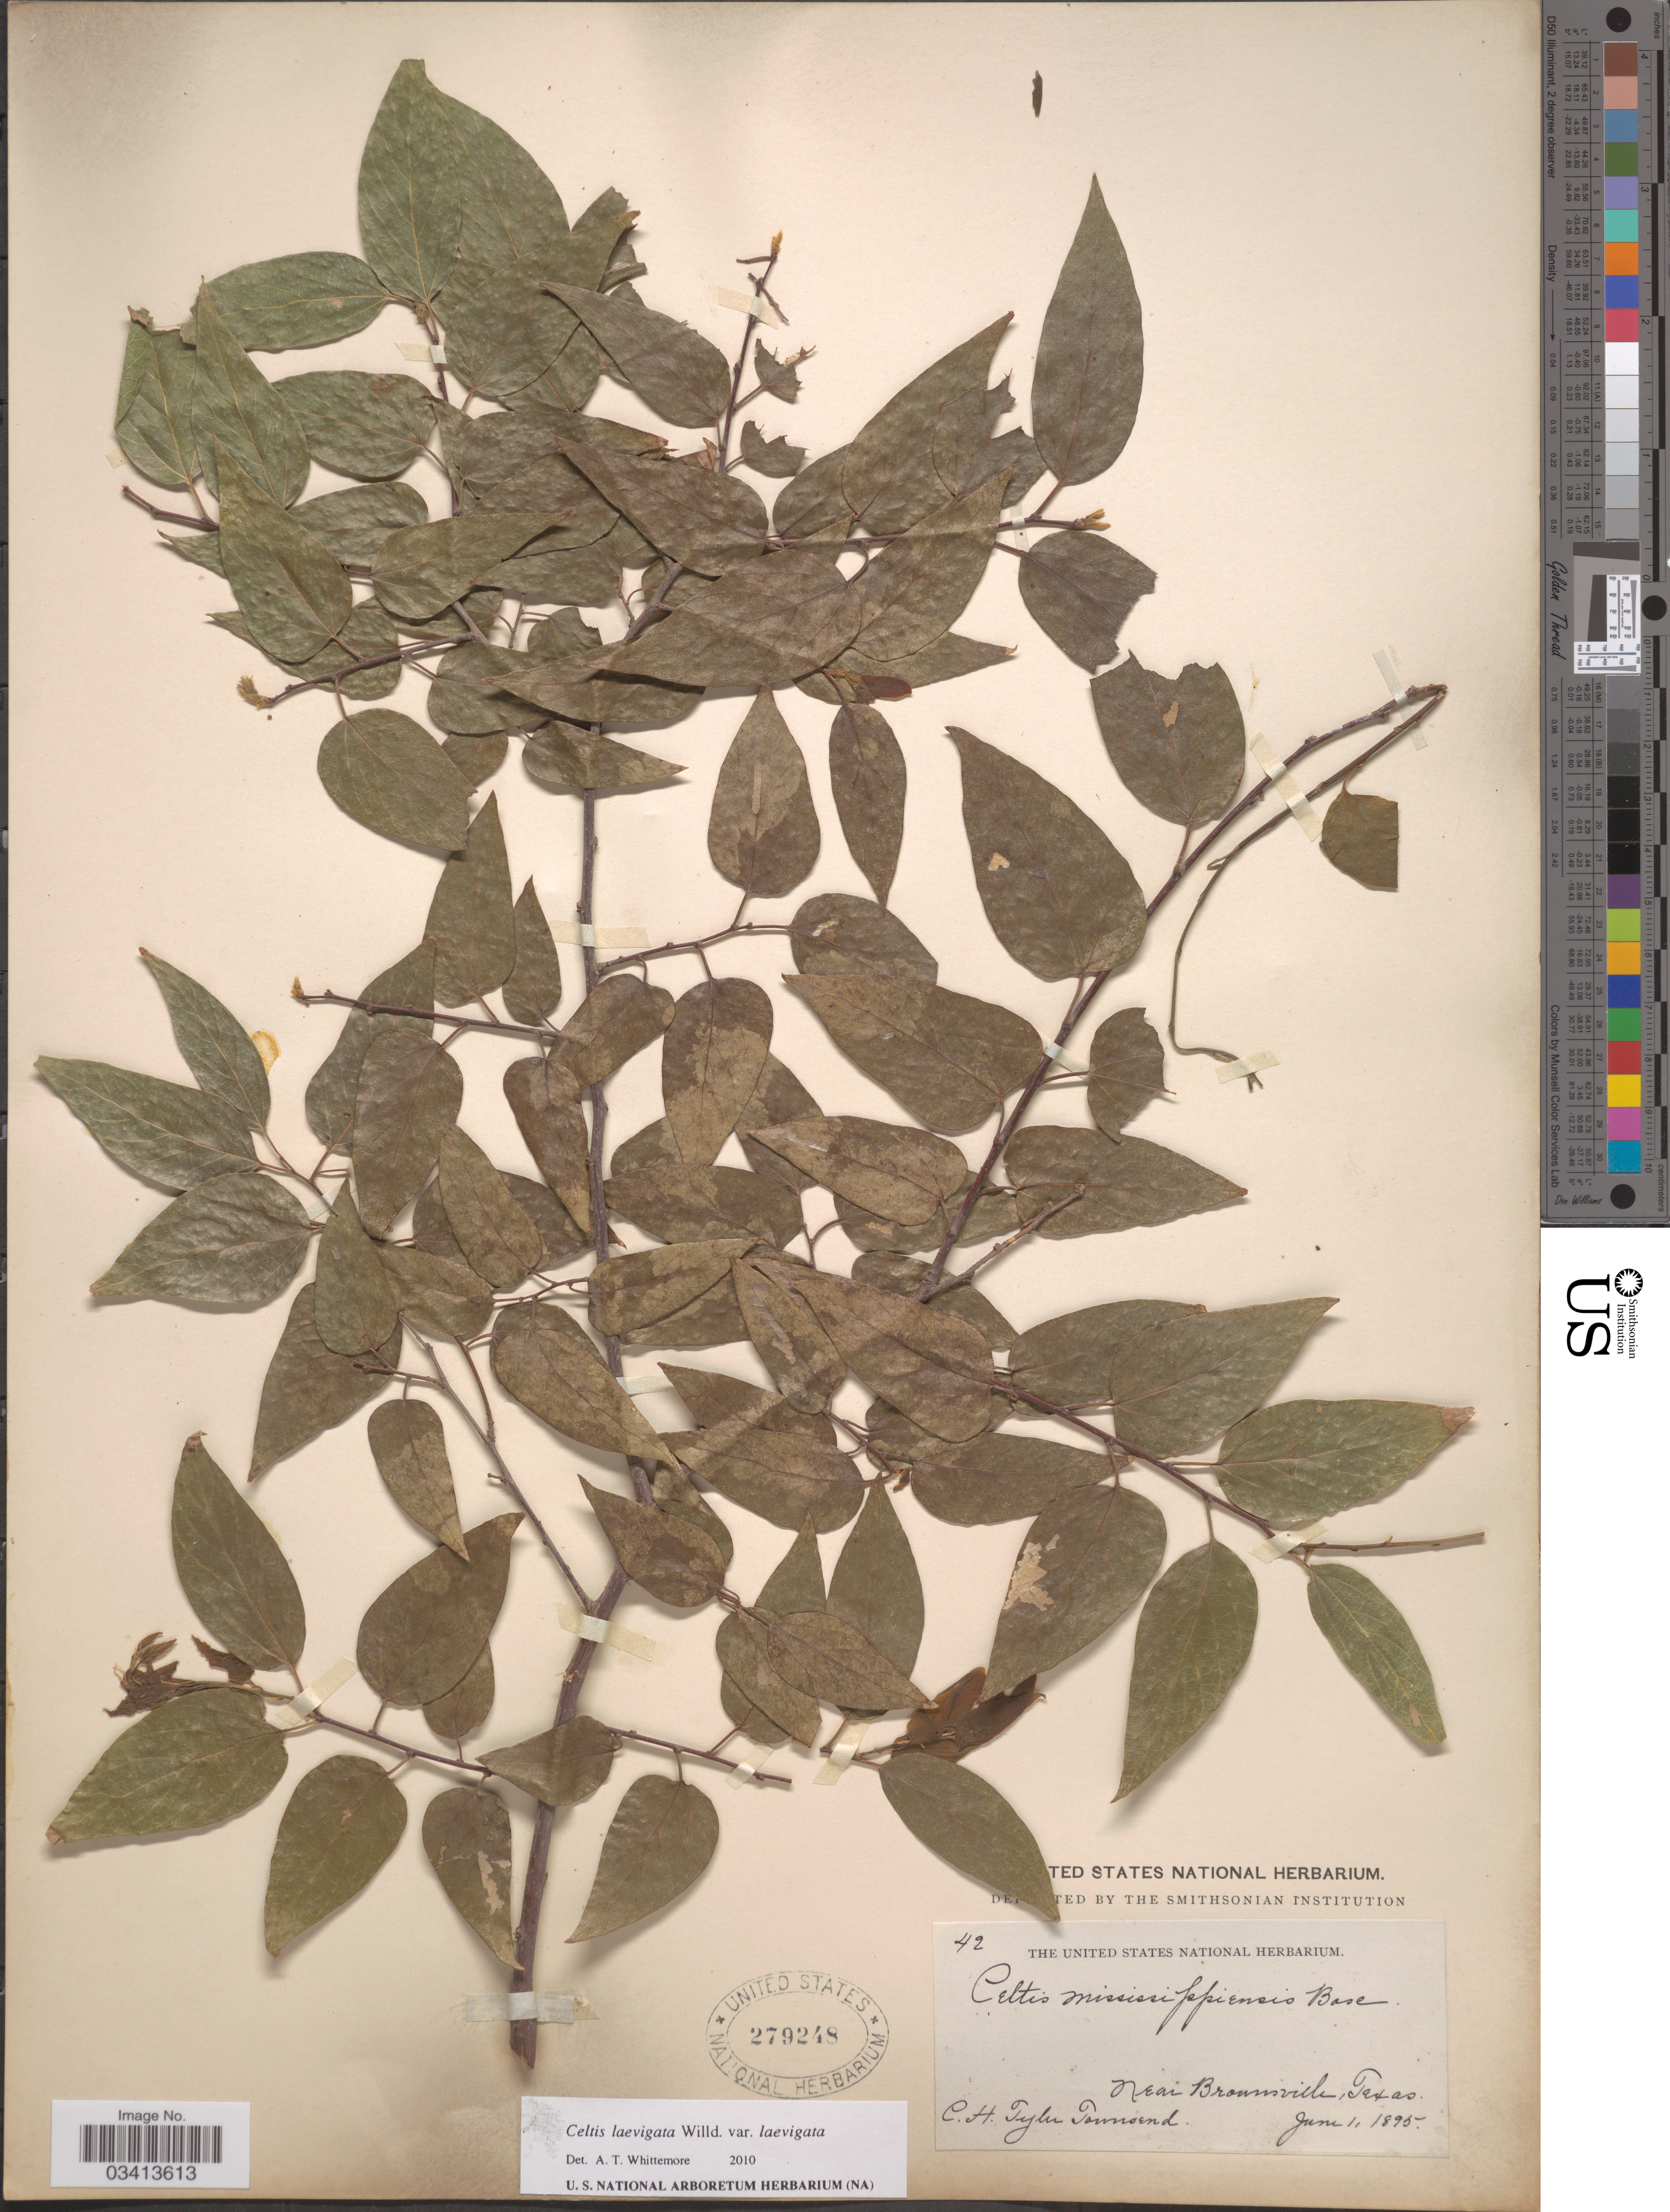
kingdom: Plantae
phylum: Tracheophyta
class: Magnoliopsida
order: Rosales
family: Cannabaceae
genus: Celtis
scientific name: Celtis laevigata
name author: Willd.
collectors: C. H. T. Townsend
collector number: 42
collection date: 1895-06-01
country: United States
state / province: Texas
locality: Near Brownsville.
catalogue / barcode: US 279248